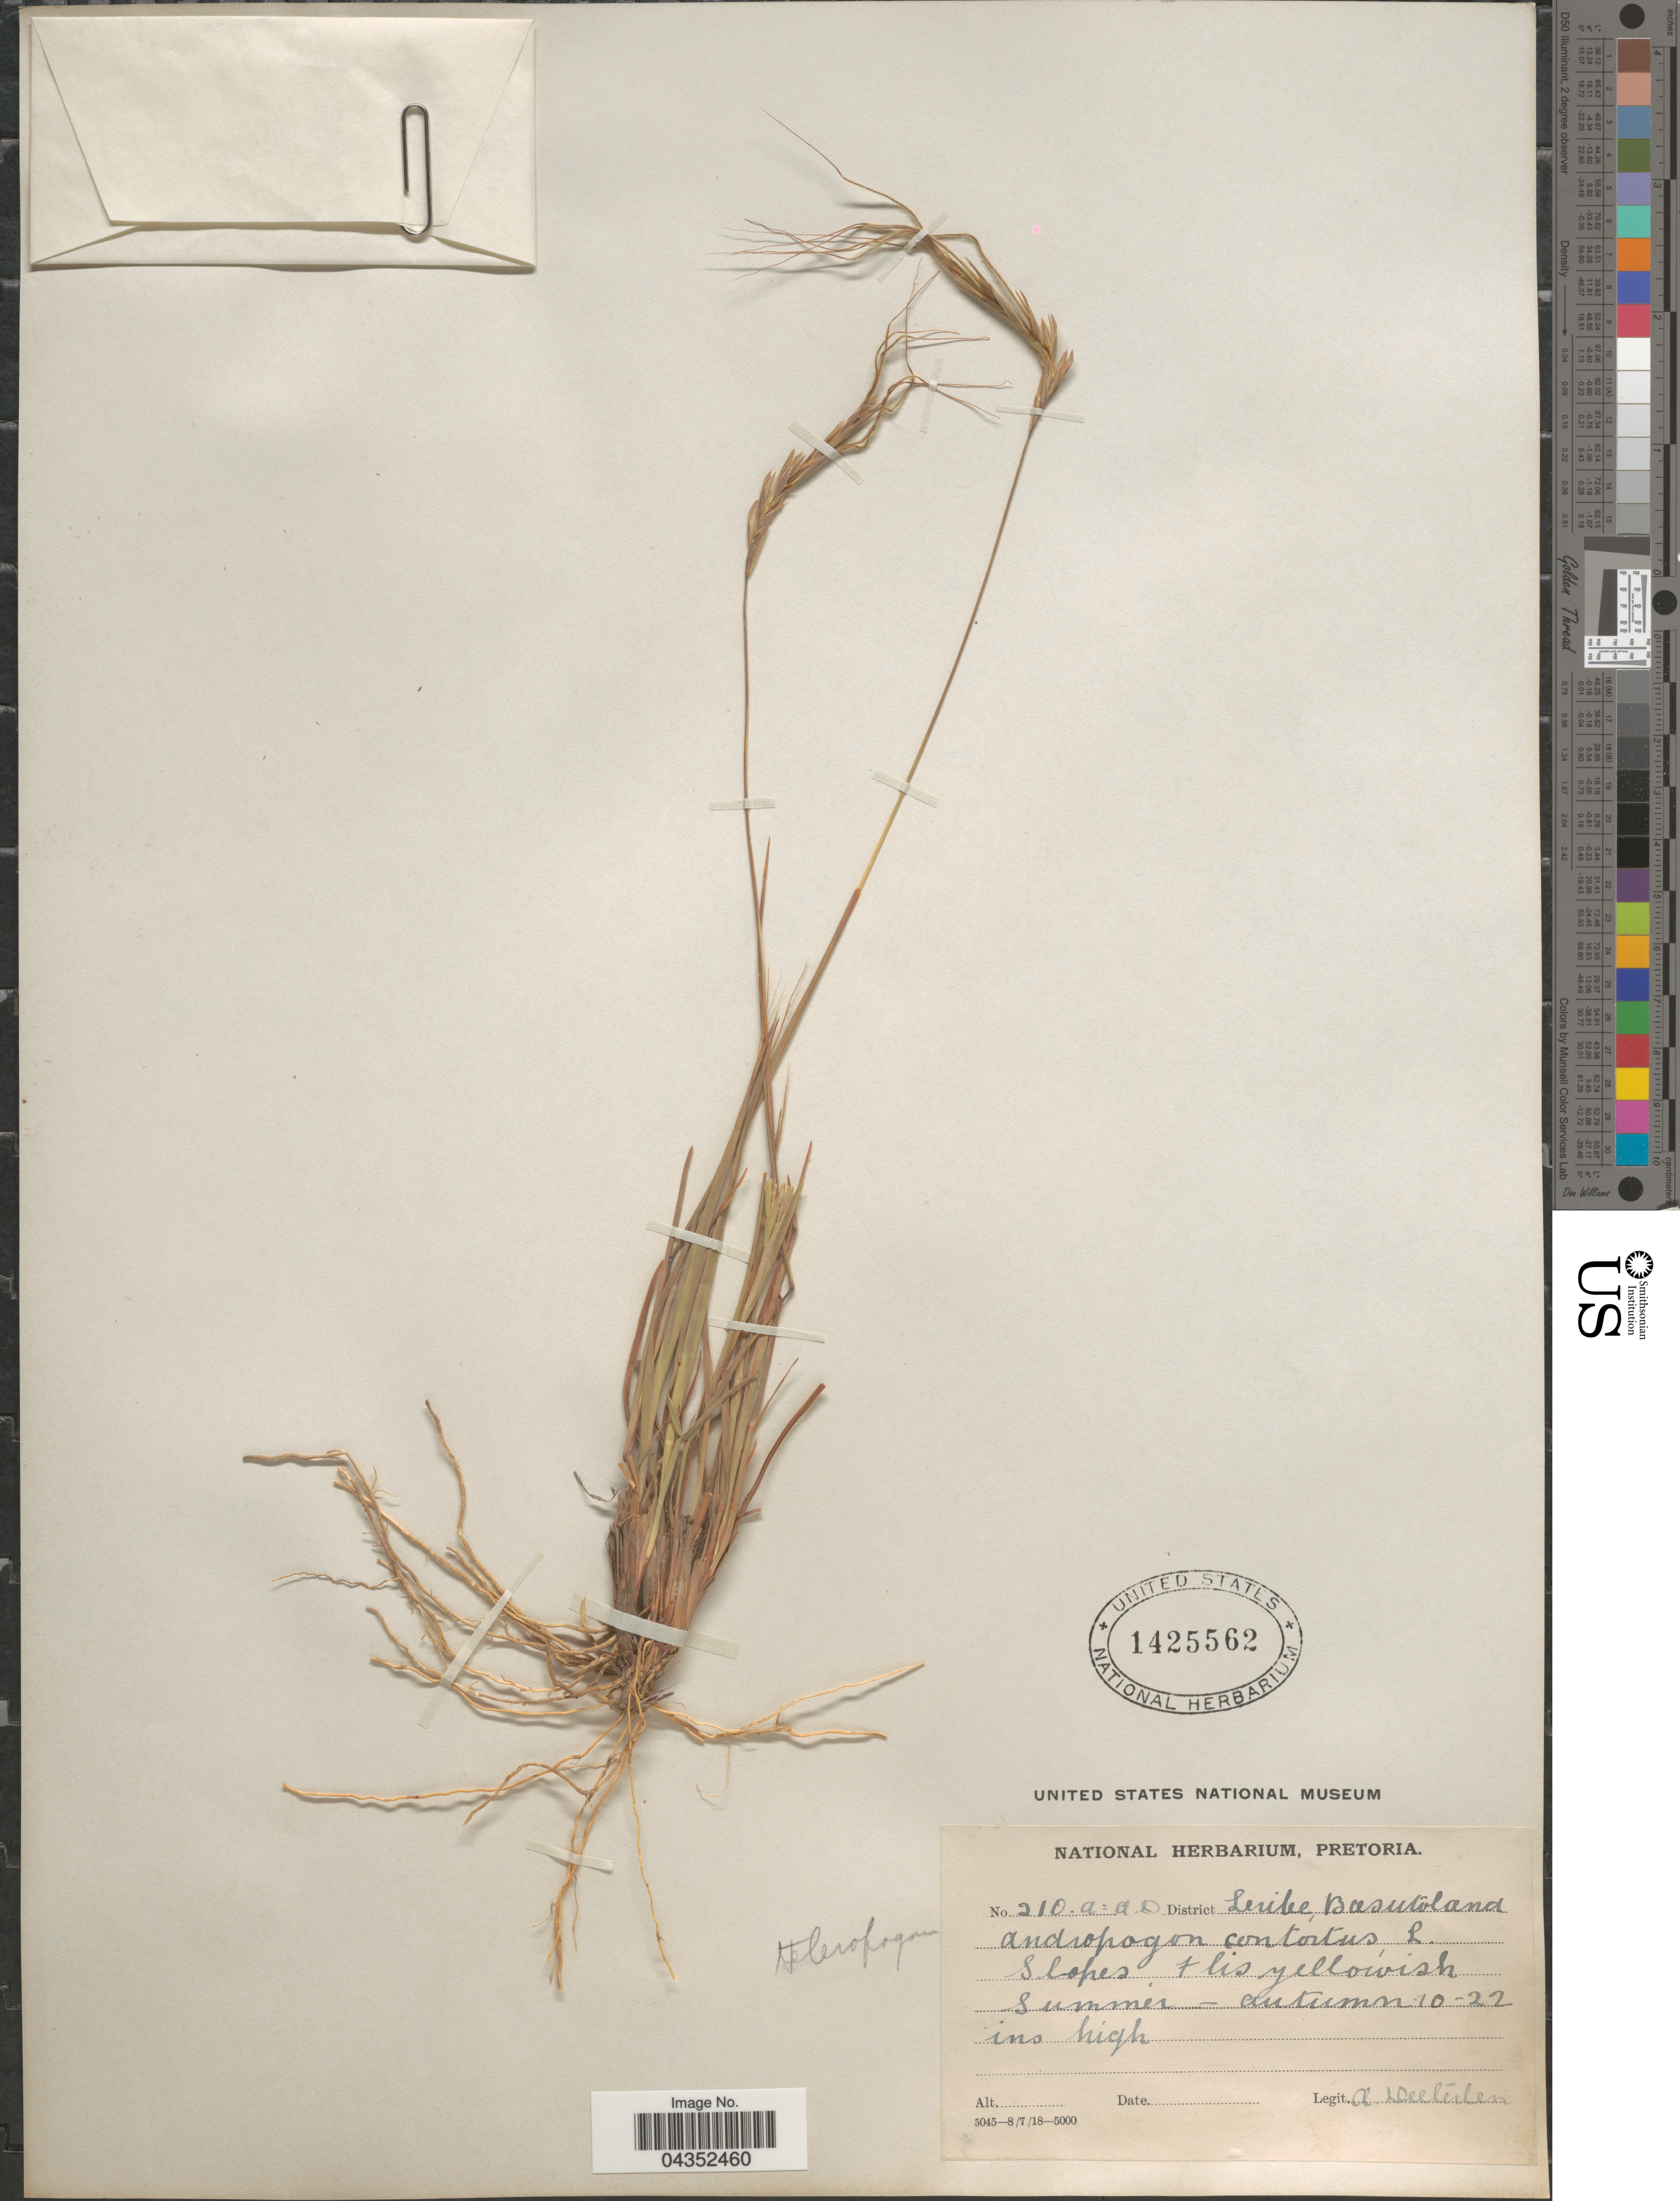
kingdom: Plantae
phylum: Tracheophyta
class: Liliopsida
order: Poales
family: Poaceae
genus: Heteropogon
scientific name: Heteropogon contortus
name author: (L.) P. Beauv. ex Roem. & Schult.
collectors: A. Dieterlen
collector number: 210a=A.D.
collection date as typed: Summer-Autumn 10-22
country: Lesotho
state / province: Leribe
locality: District Leribe, Basutoland.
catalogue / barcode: US 1425562